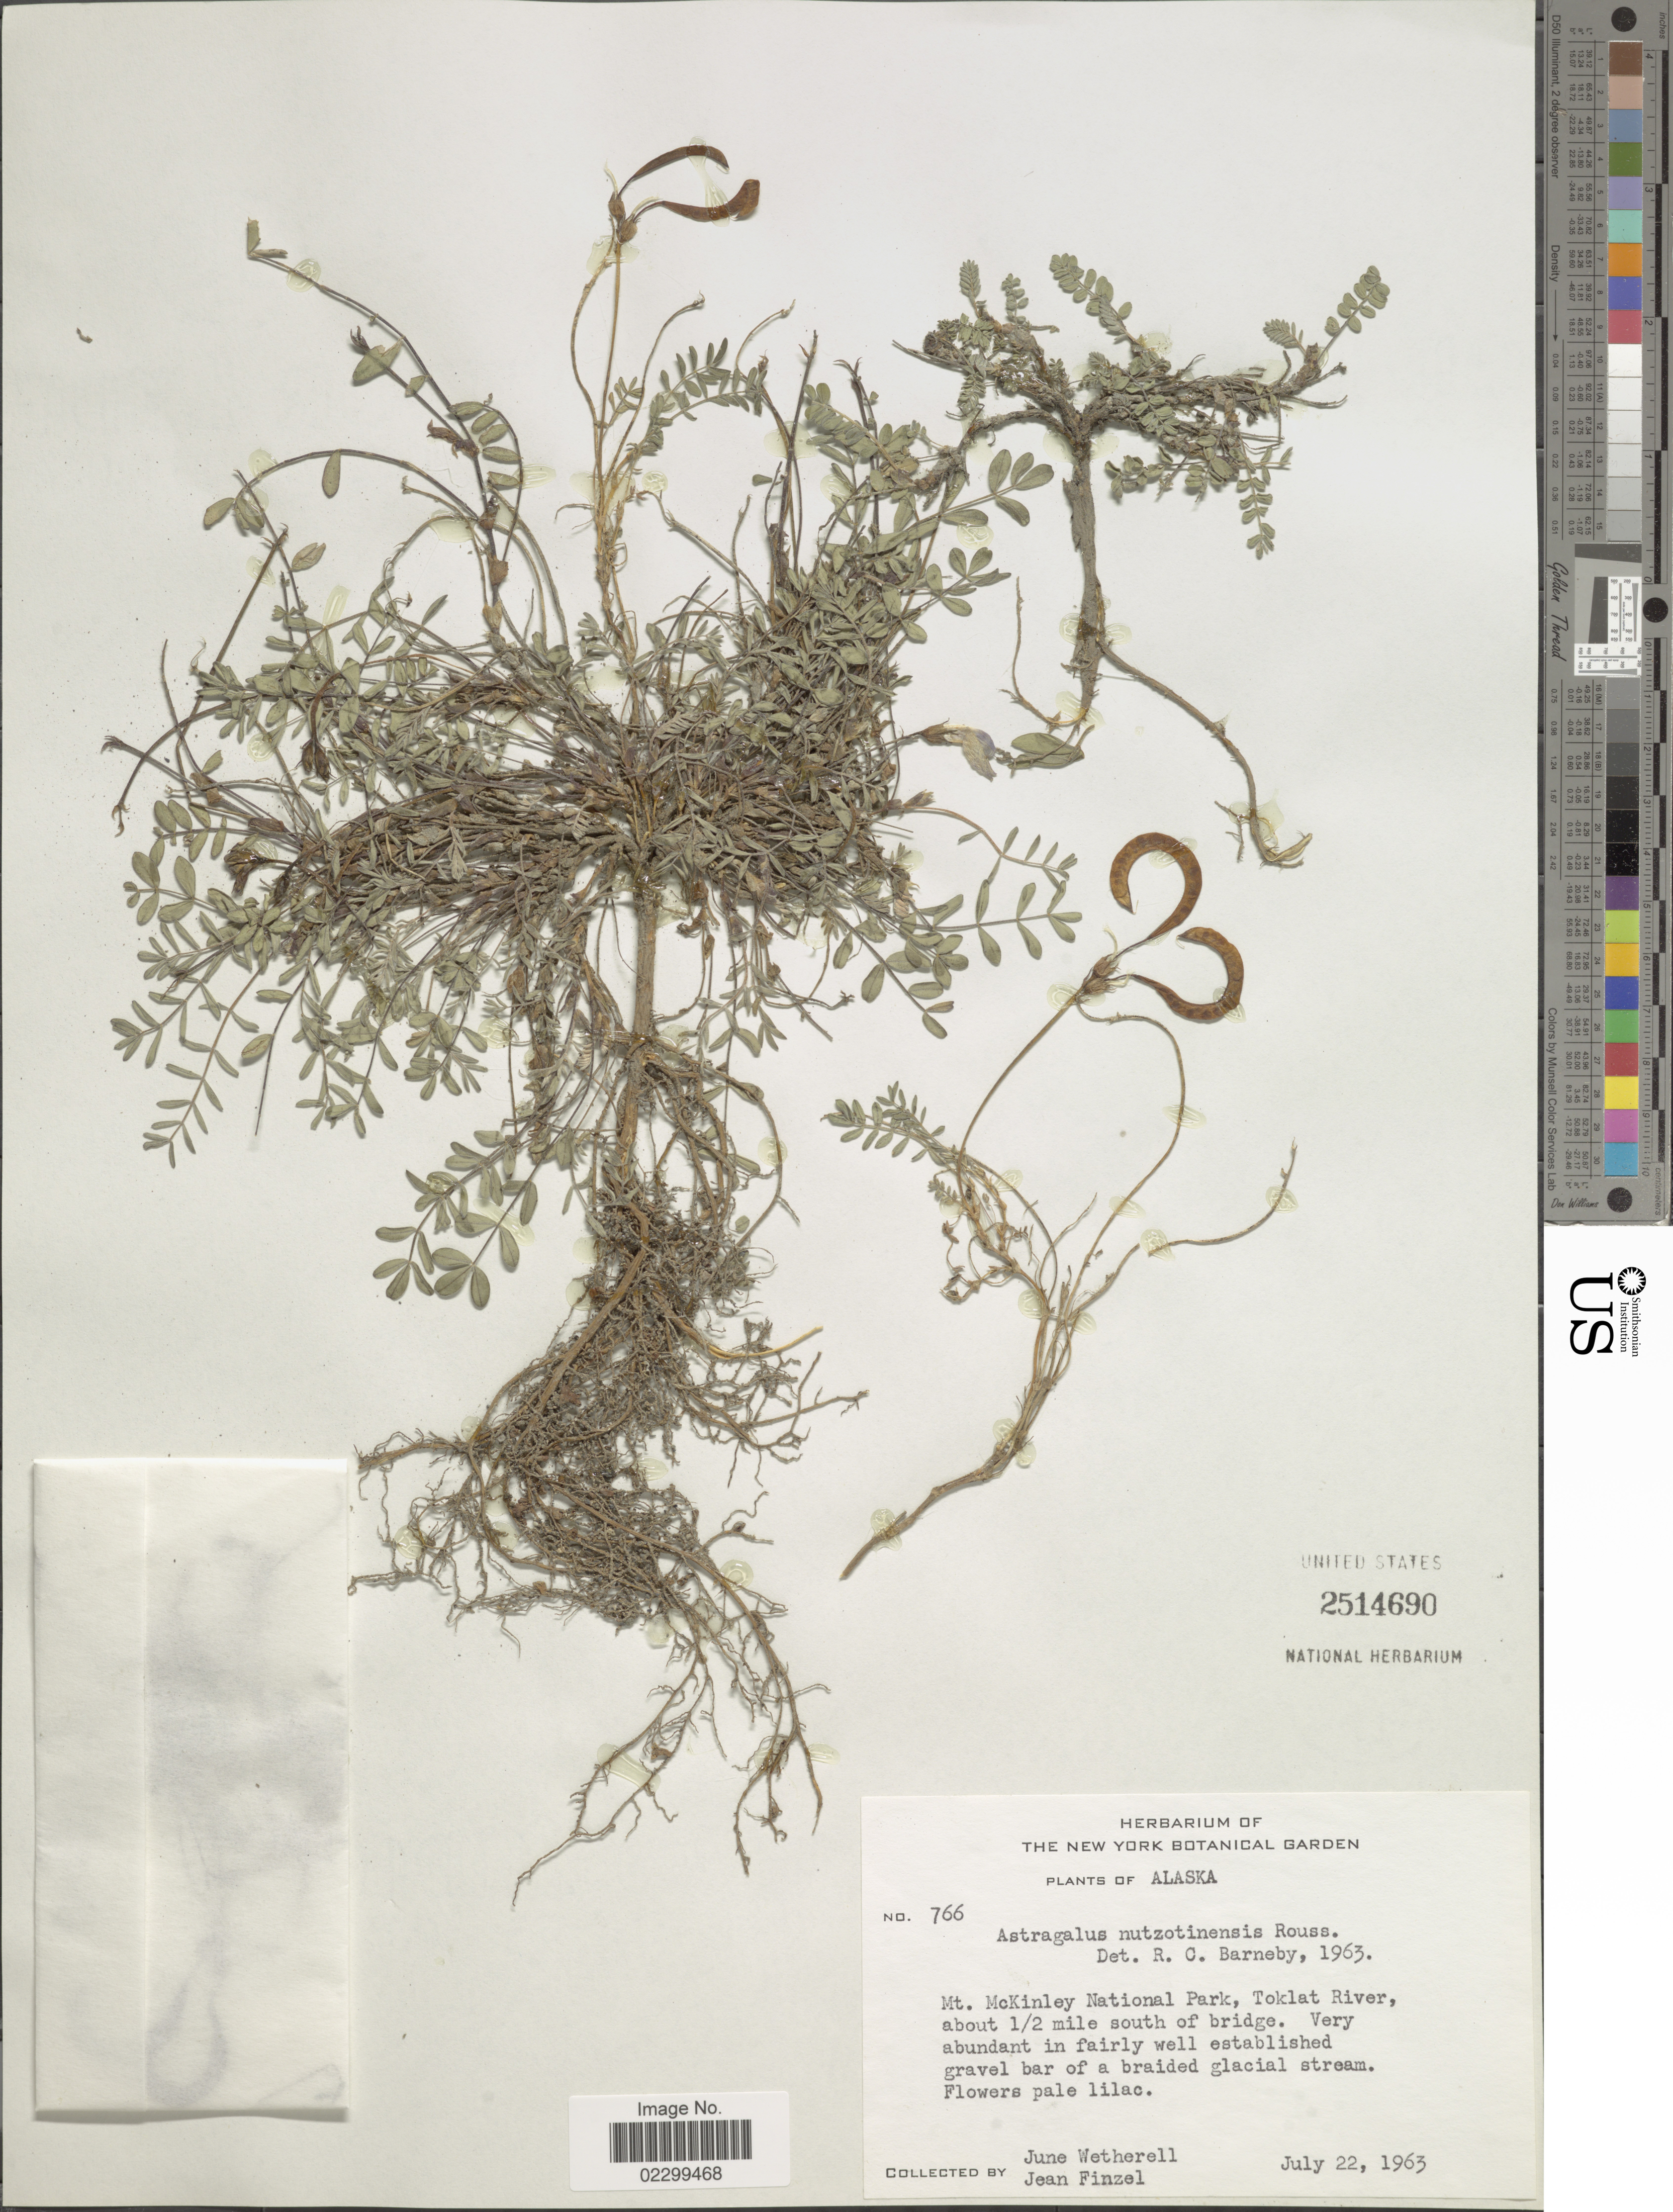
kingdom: Plantae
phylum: Tracheophyta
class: Magnoliopsida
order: Fabales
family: Fabaceae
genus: Astragalus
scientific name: Astragalus nutzotinensis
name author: J. Rousseau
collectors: J. Wetherell & J. Finzel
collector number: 766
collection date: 1963-07-22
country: United States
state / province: Alaska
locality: Mt. McKinley National Park, Toklat River, about 1/2 mile south of bridge, very abundant in fairly well established gravel bar of a braided glacial stream.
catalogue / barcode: US 2514690